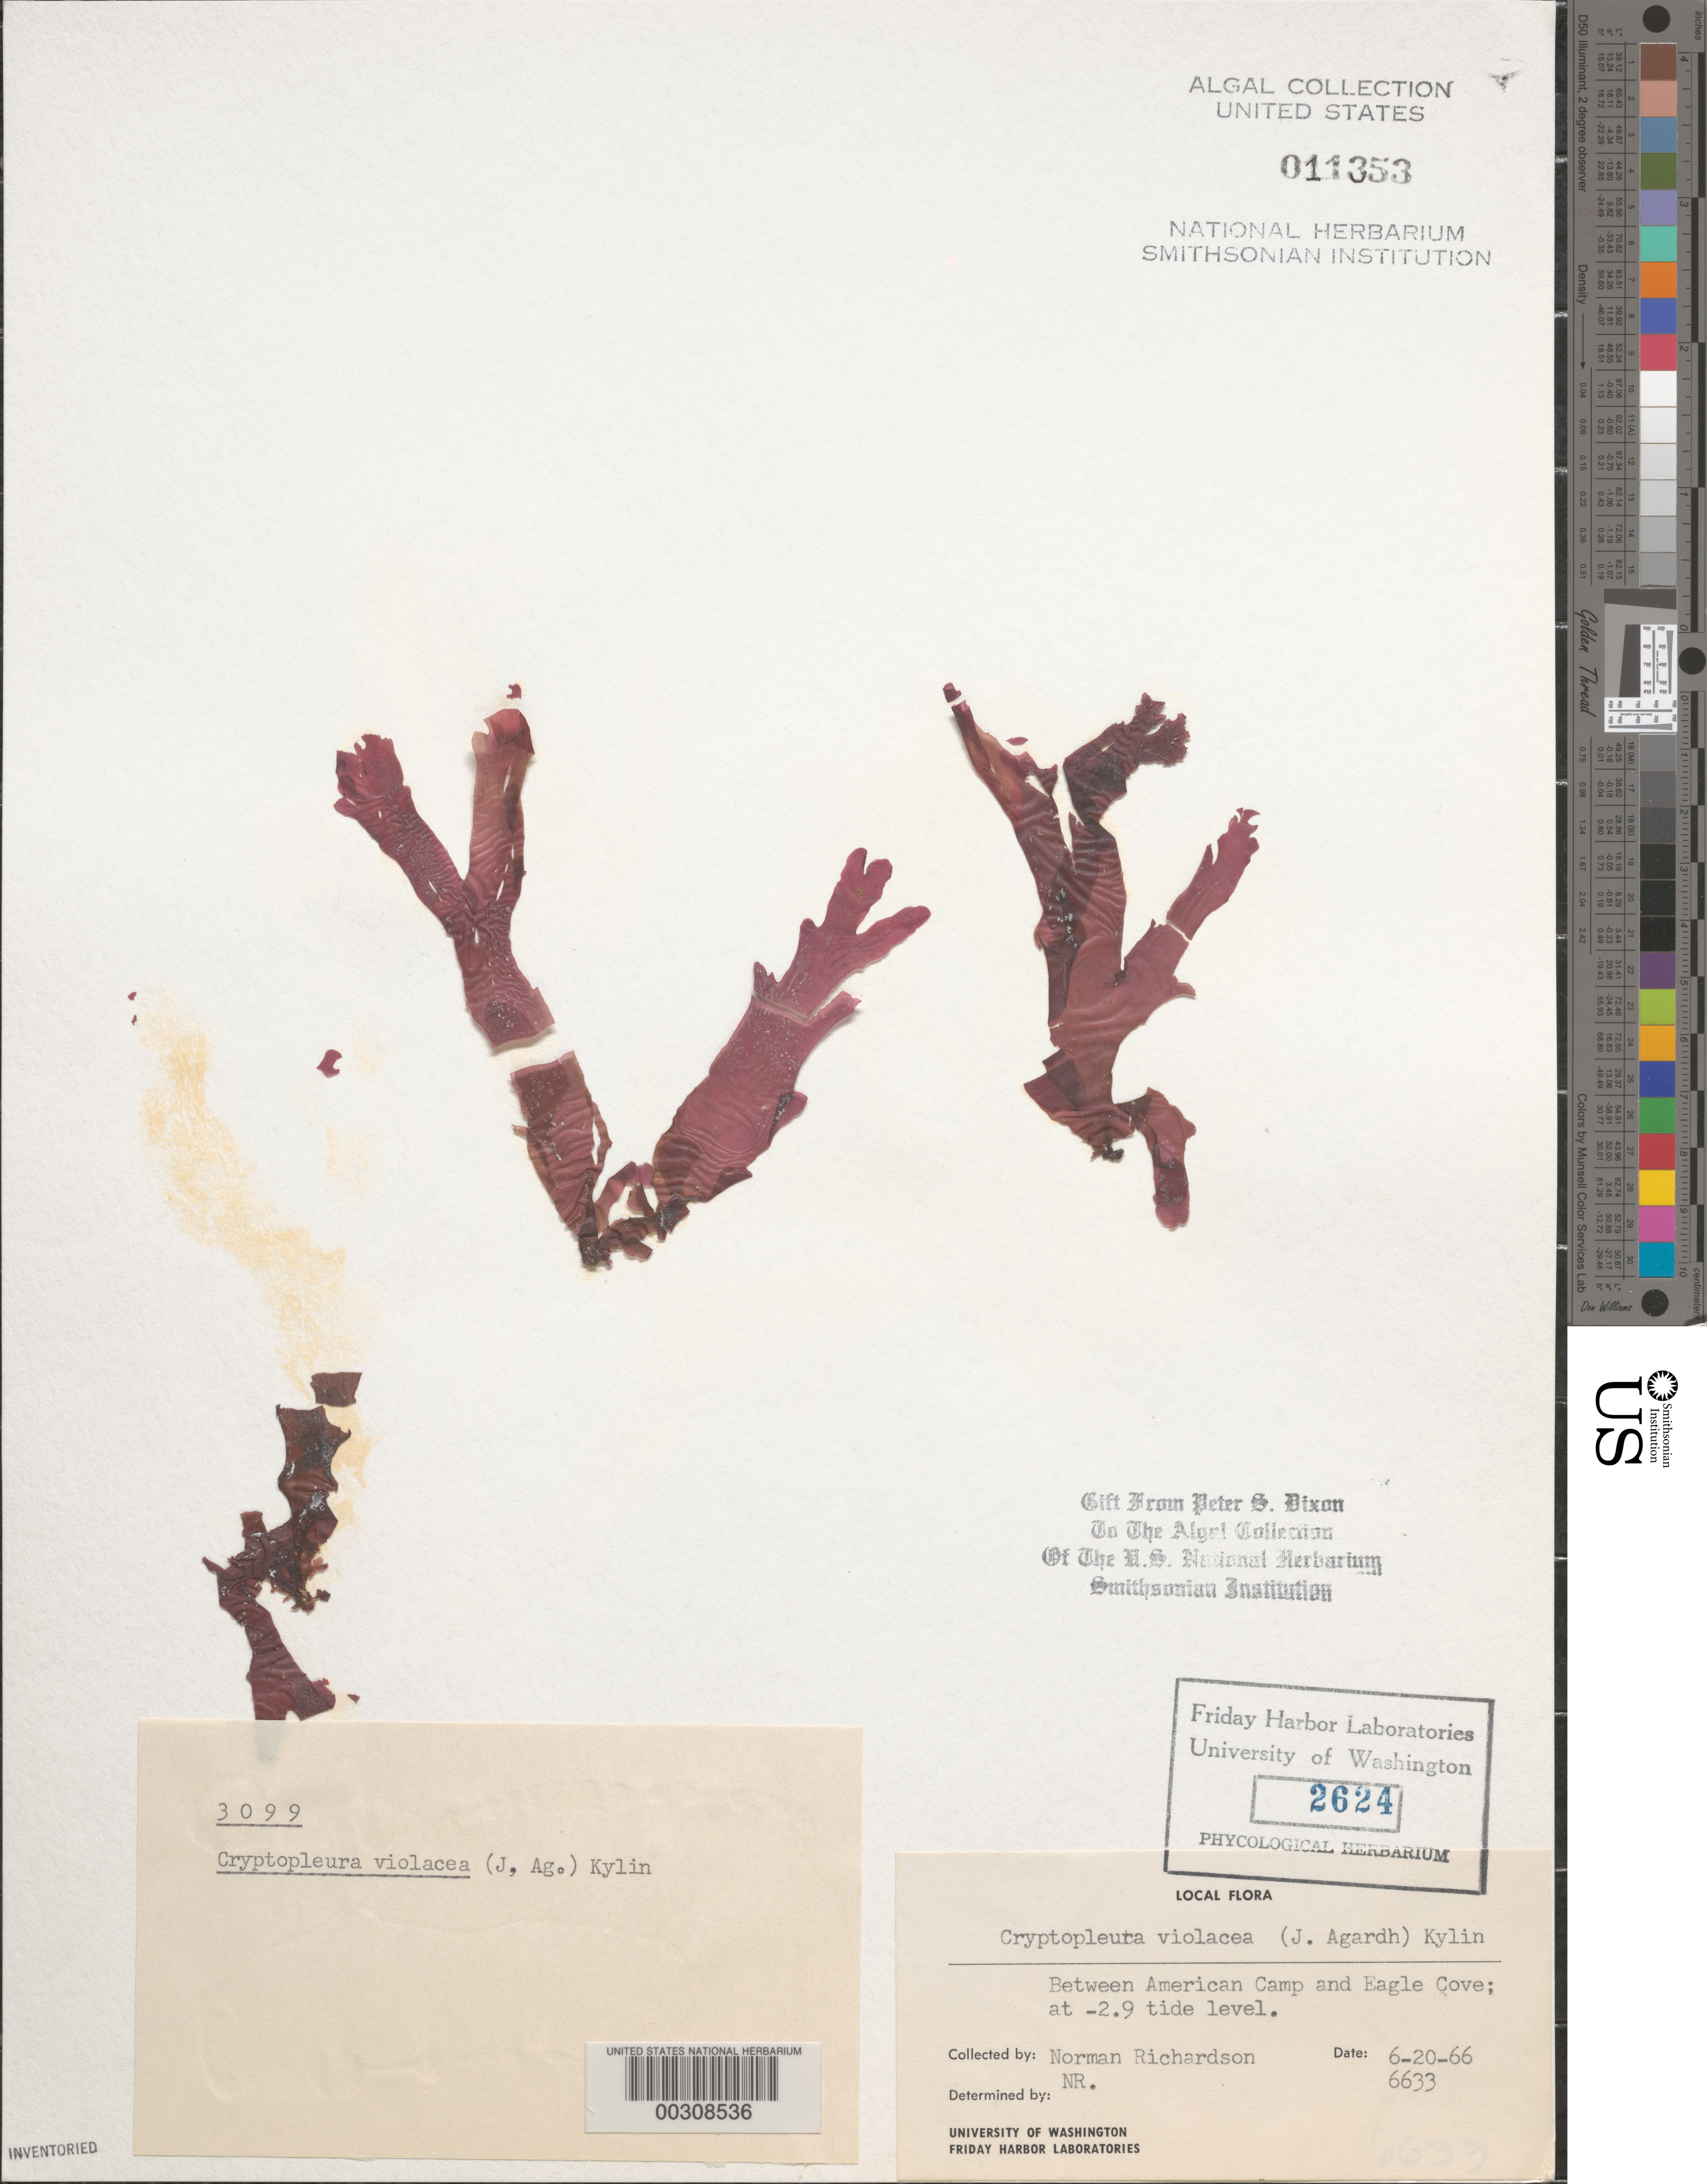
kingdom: Plantae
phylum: Rhodophyta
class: Florideophyceae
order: Ceramiales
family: Delesseriaceae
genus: Cryptopleura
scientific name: Cryptopleura violacea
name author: (J. Ag.) Kylin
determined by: Richardson, N.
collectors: N. Richardson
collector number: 6633 & PSD 3099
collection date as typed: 20 Jun 1966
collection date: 1966-06-20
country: United States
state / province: Washington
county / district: San Juan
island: San Juan Island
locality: Between American Camp Beach and Eagle Cove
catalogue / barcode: US 11353